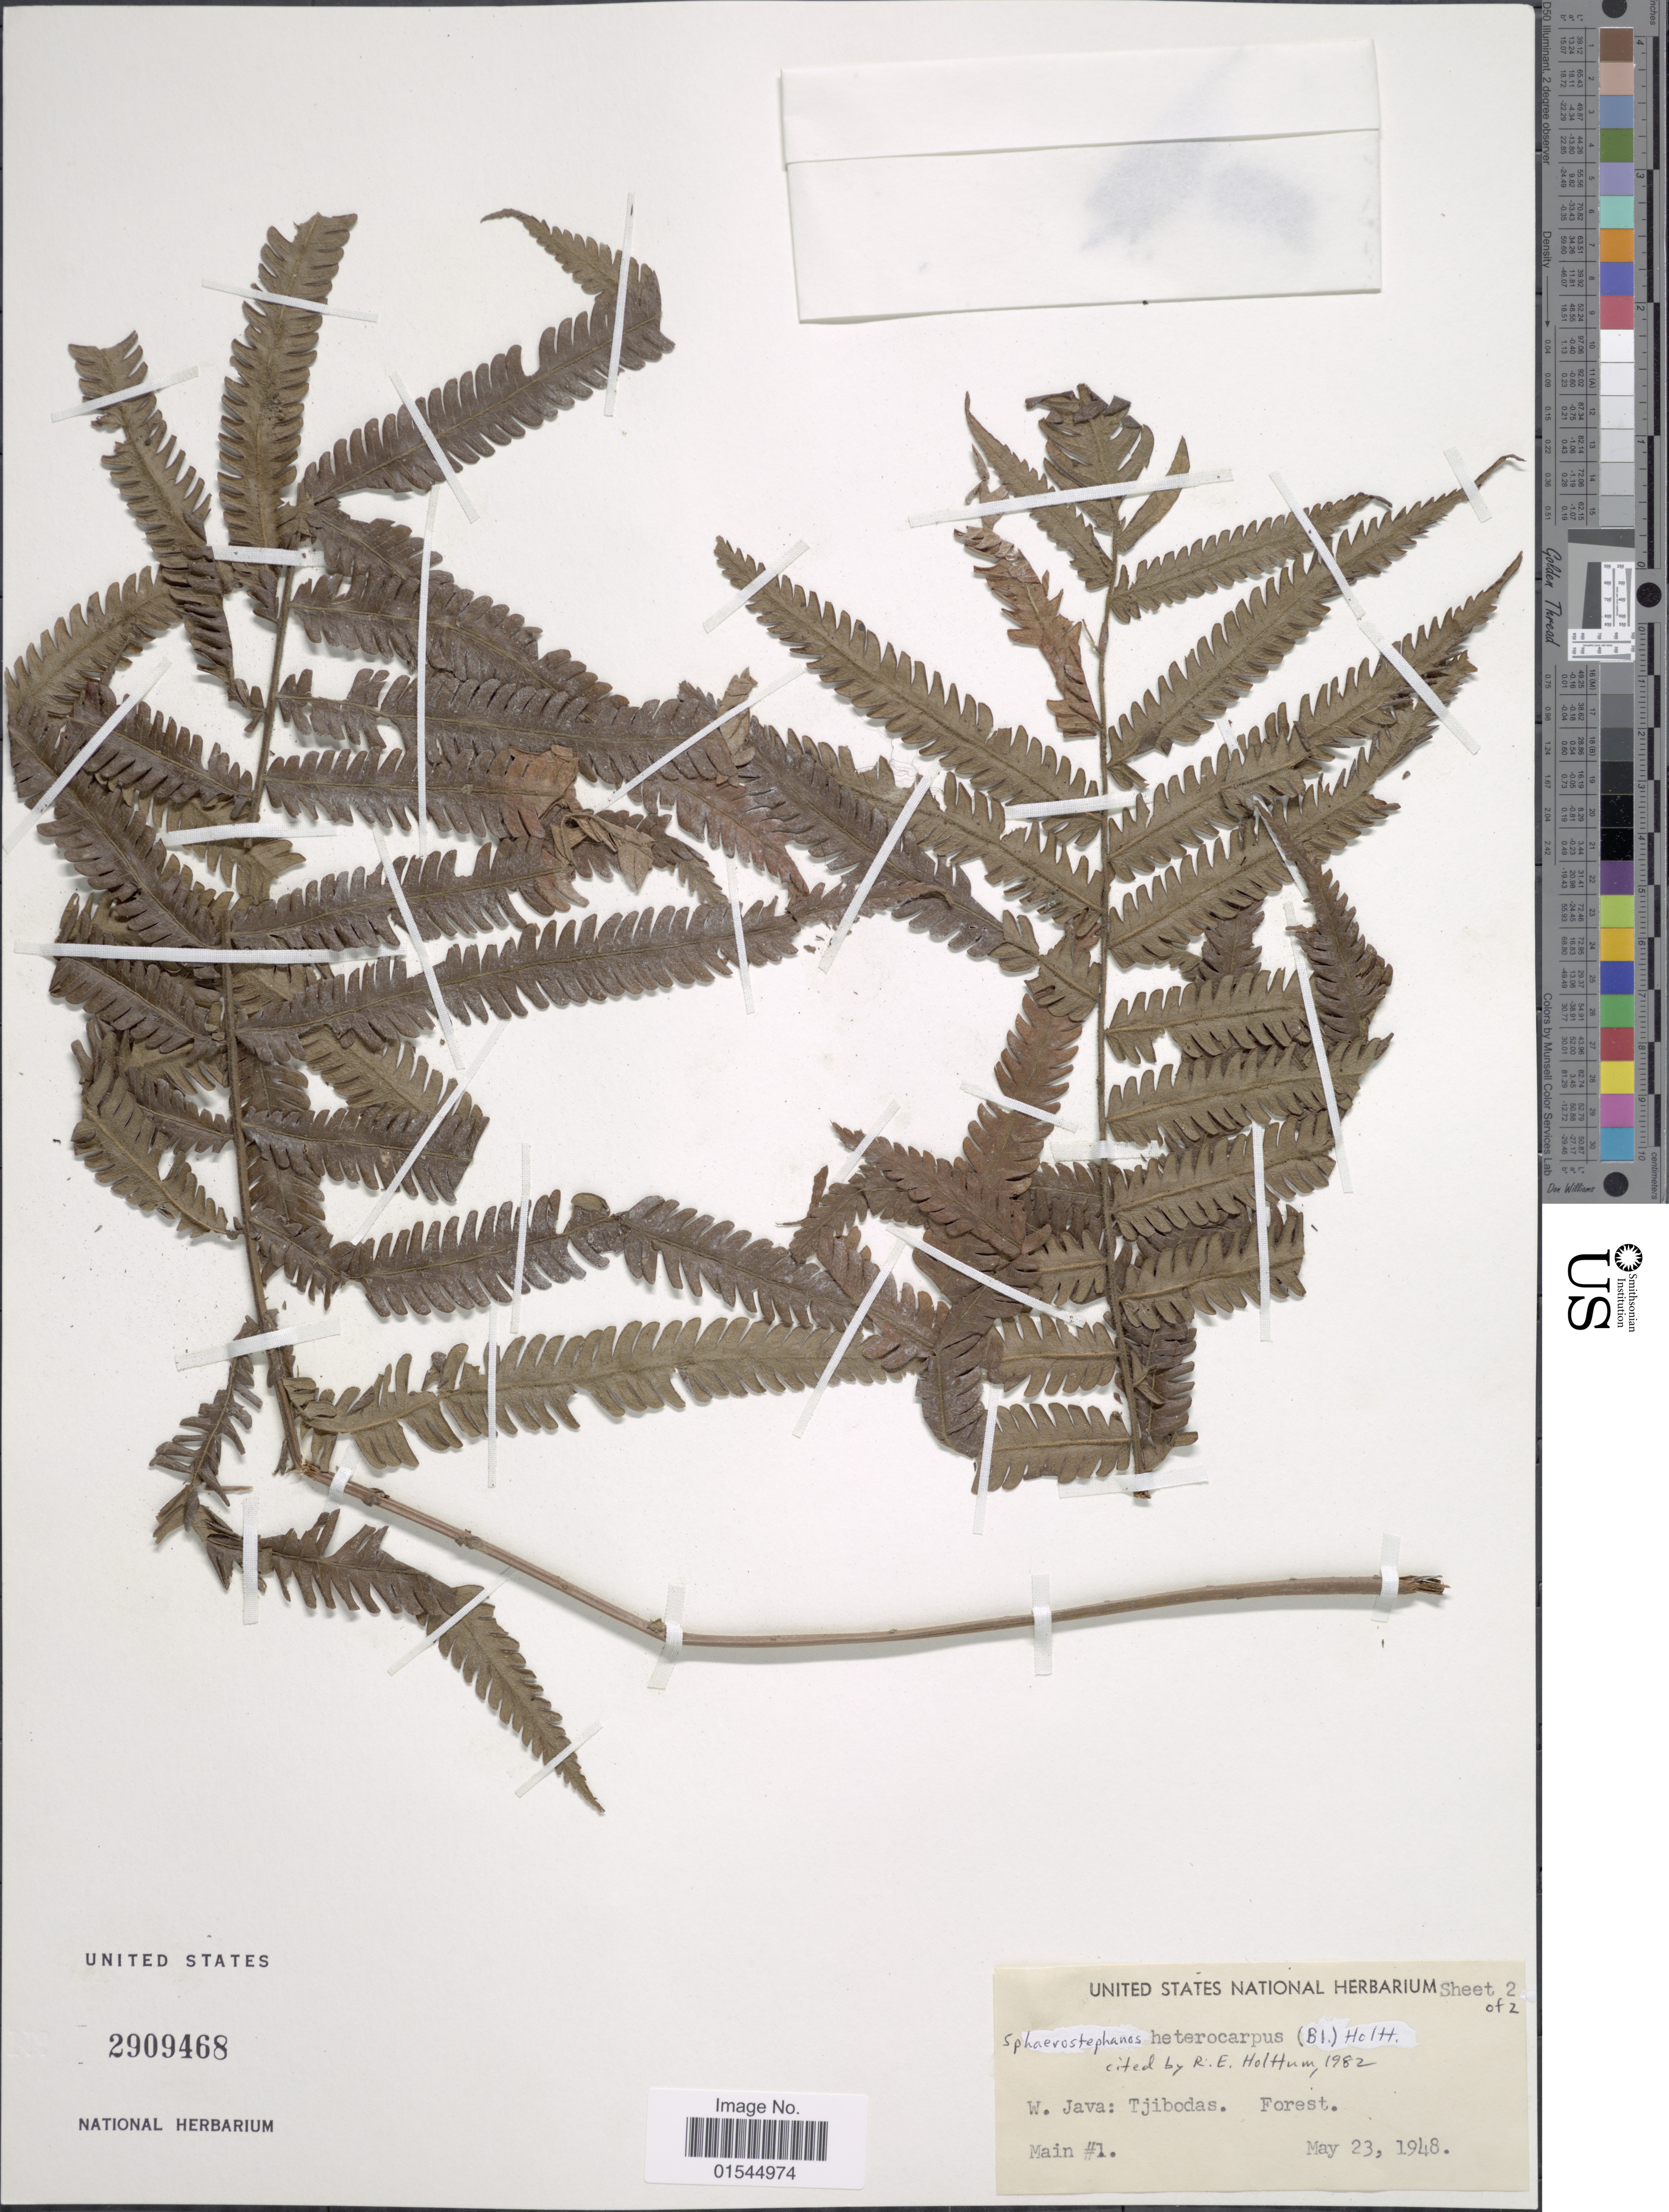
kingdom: Plantae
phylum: Tracheophyta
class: Polypodiopsida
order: Polypodiales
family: Thelypteridaceae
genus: Sphaerostephanos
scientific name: Sphaerostephanos heterocarpus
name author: (Blume) Holttum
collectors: -. Main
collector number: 1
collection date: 1948-05-23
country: Indonesia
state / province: Java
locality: W. Java. Tjibodas.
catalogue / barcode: US 2909468